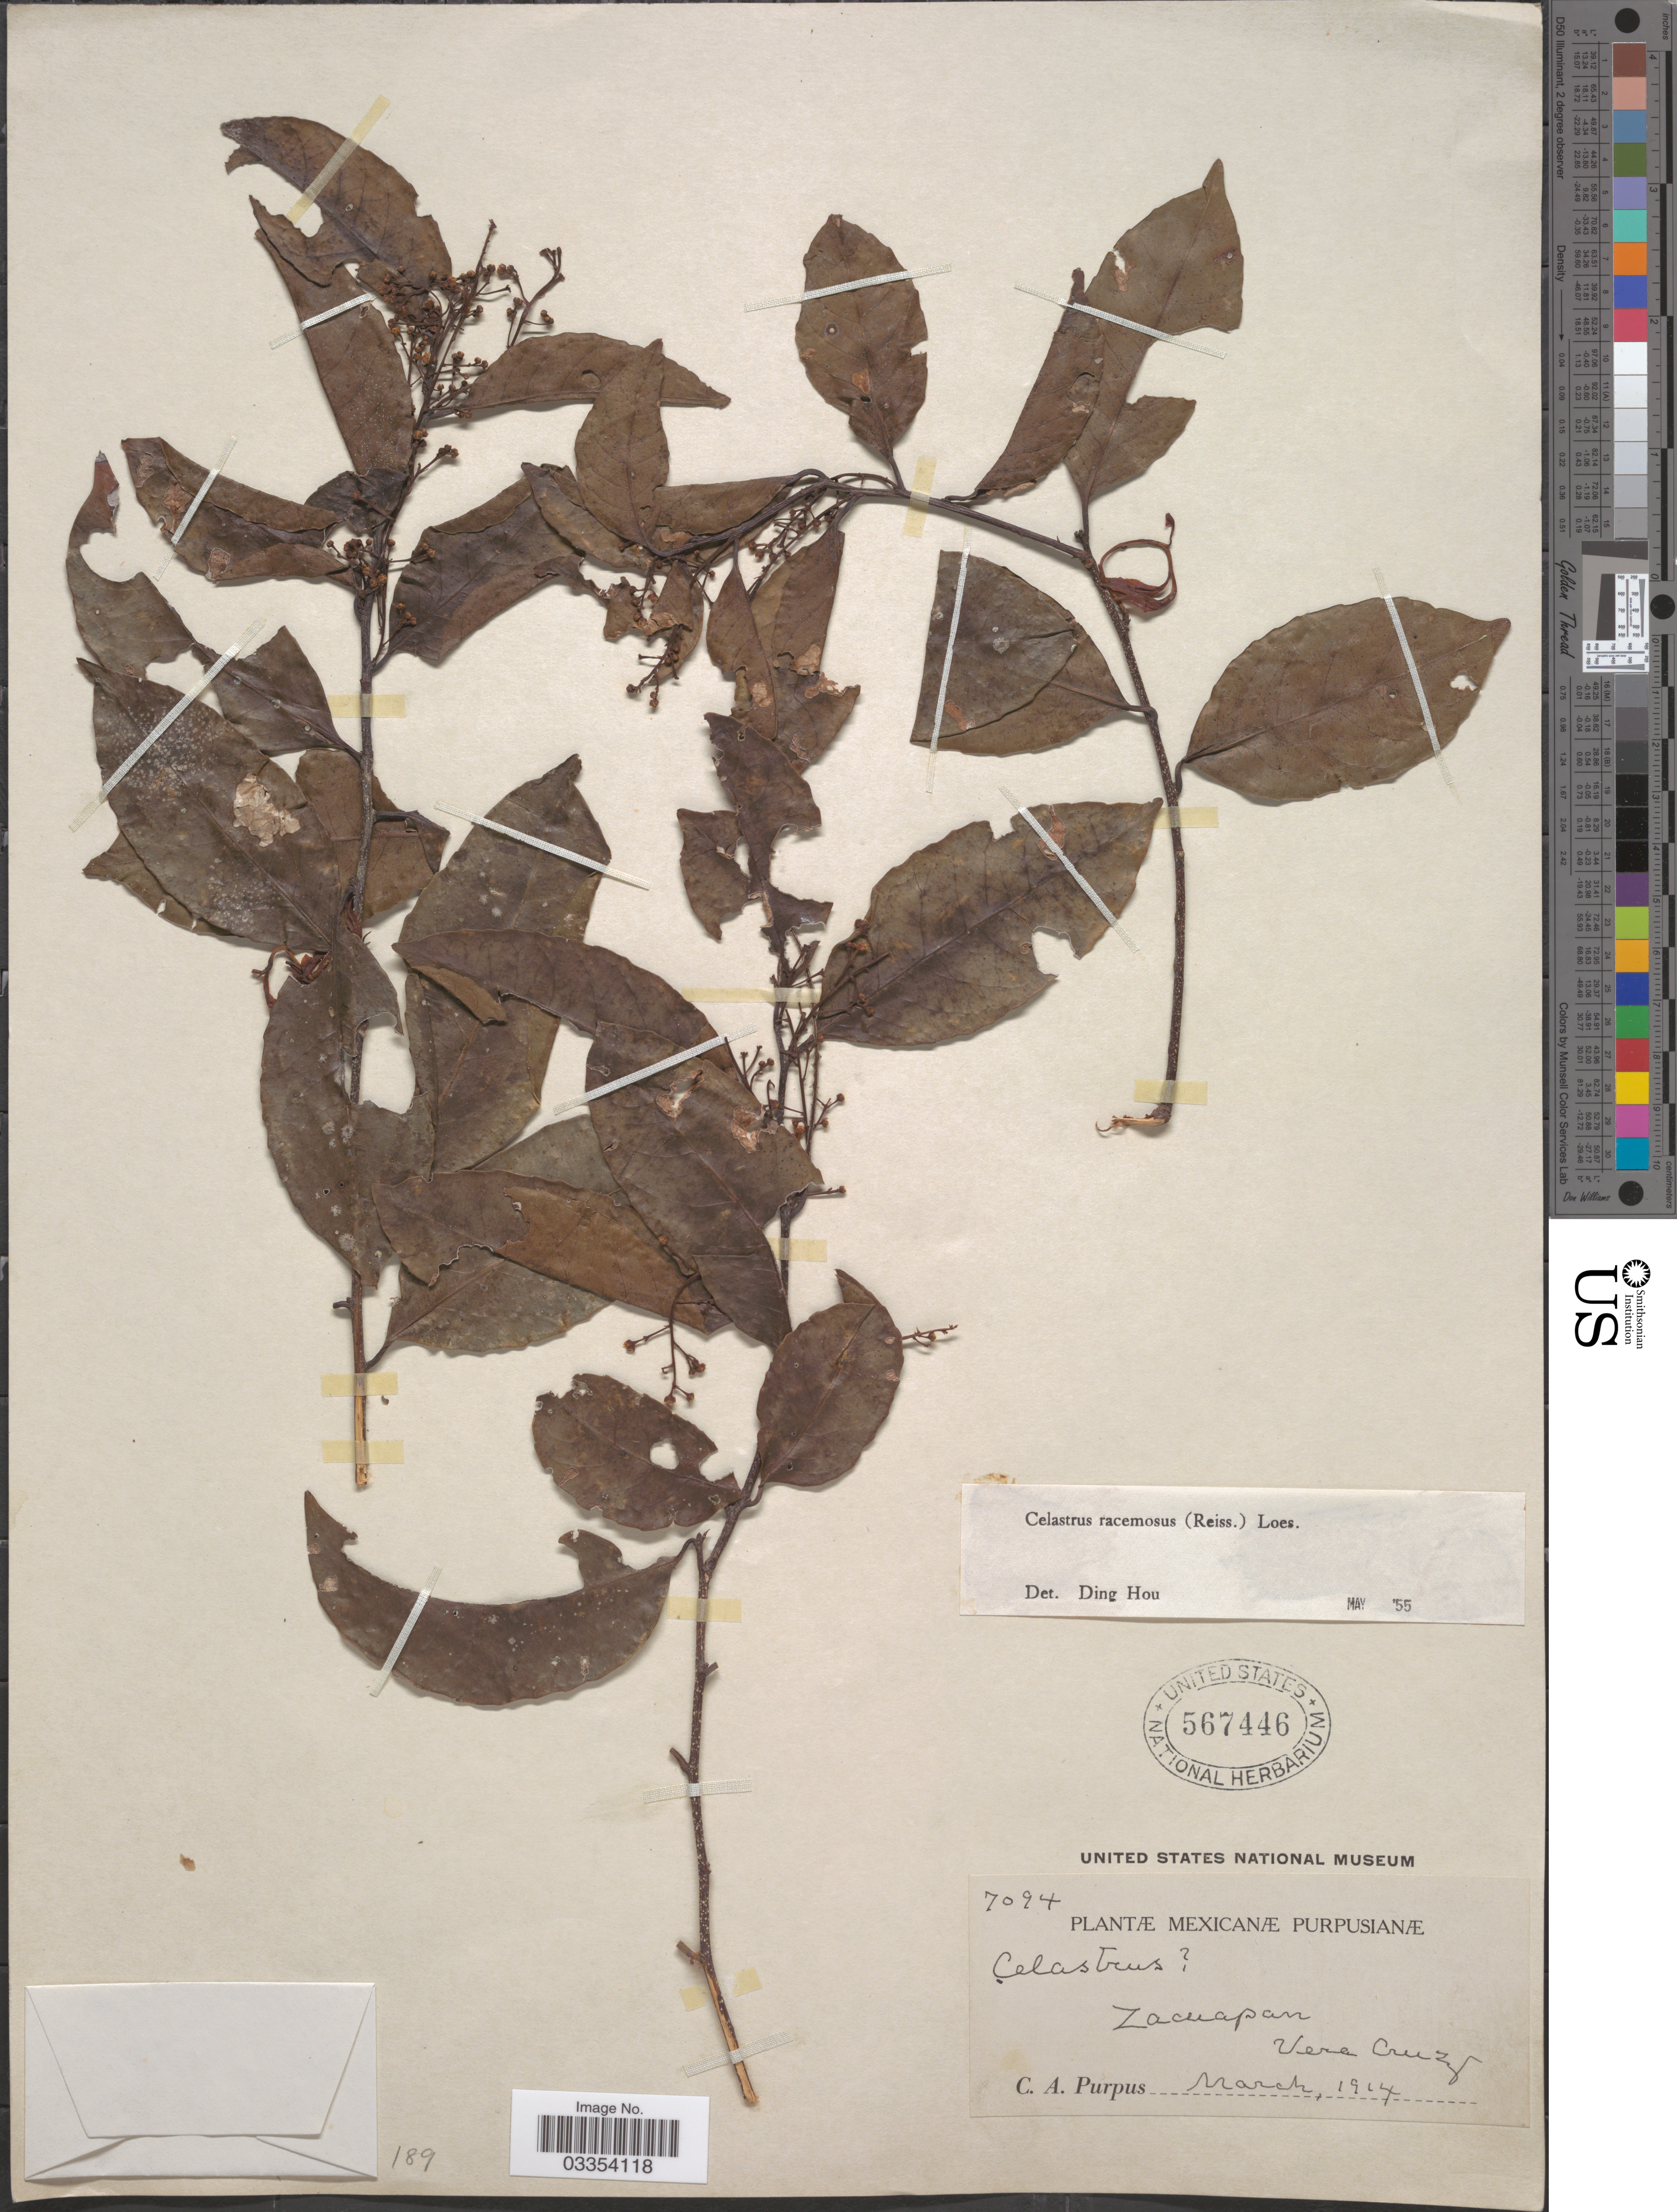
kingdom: Plantae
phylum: Tracheophyta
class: Magnoliopsida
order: Celastrales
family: Celastraceae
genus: Celastrus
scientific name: Celastrus liebmannii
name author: Standl.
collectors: C. A. Purpus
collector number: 7094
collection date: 1914-03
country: Mexico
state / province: Veracruz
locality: Zacuapan. Vera Cruz.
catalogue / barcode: US 567446